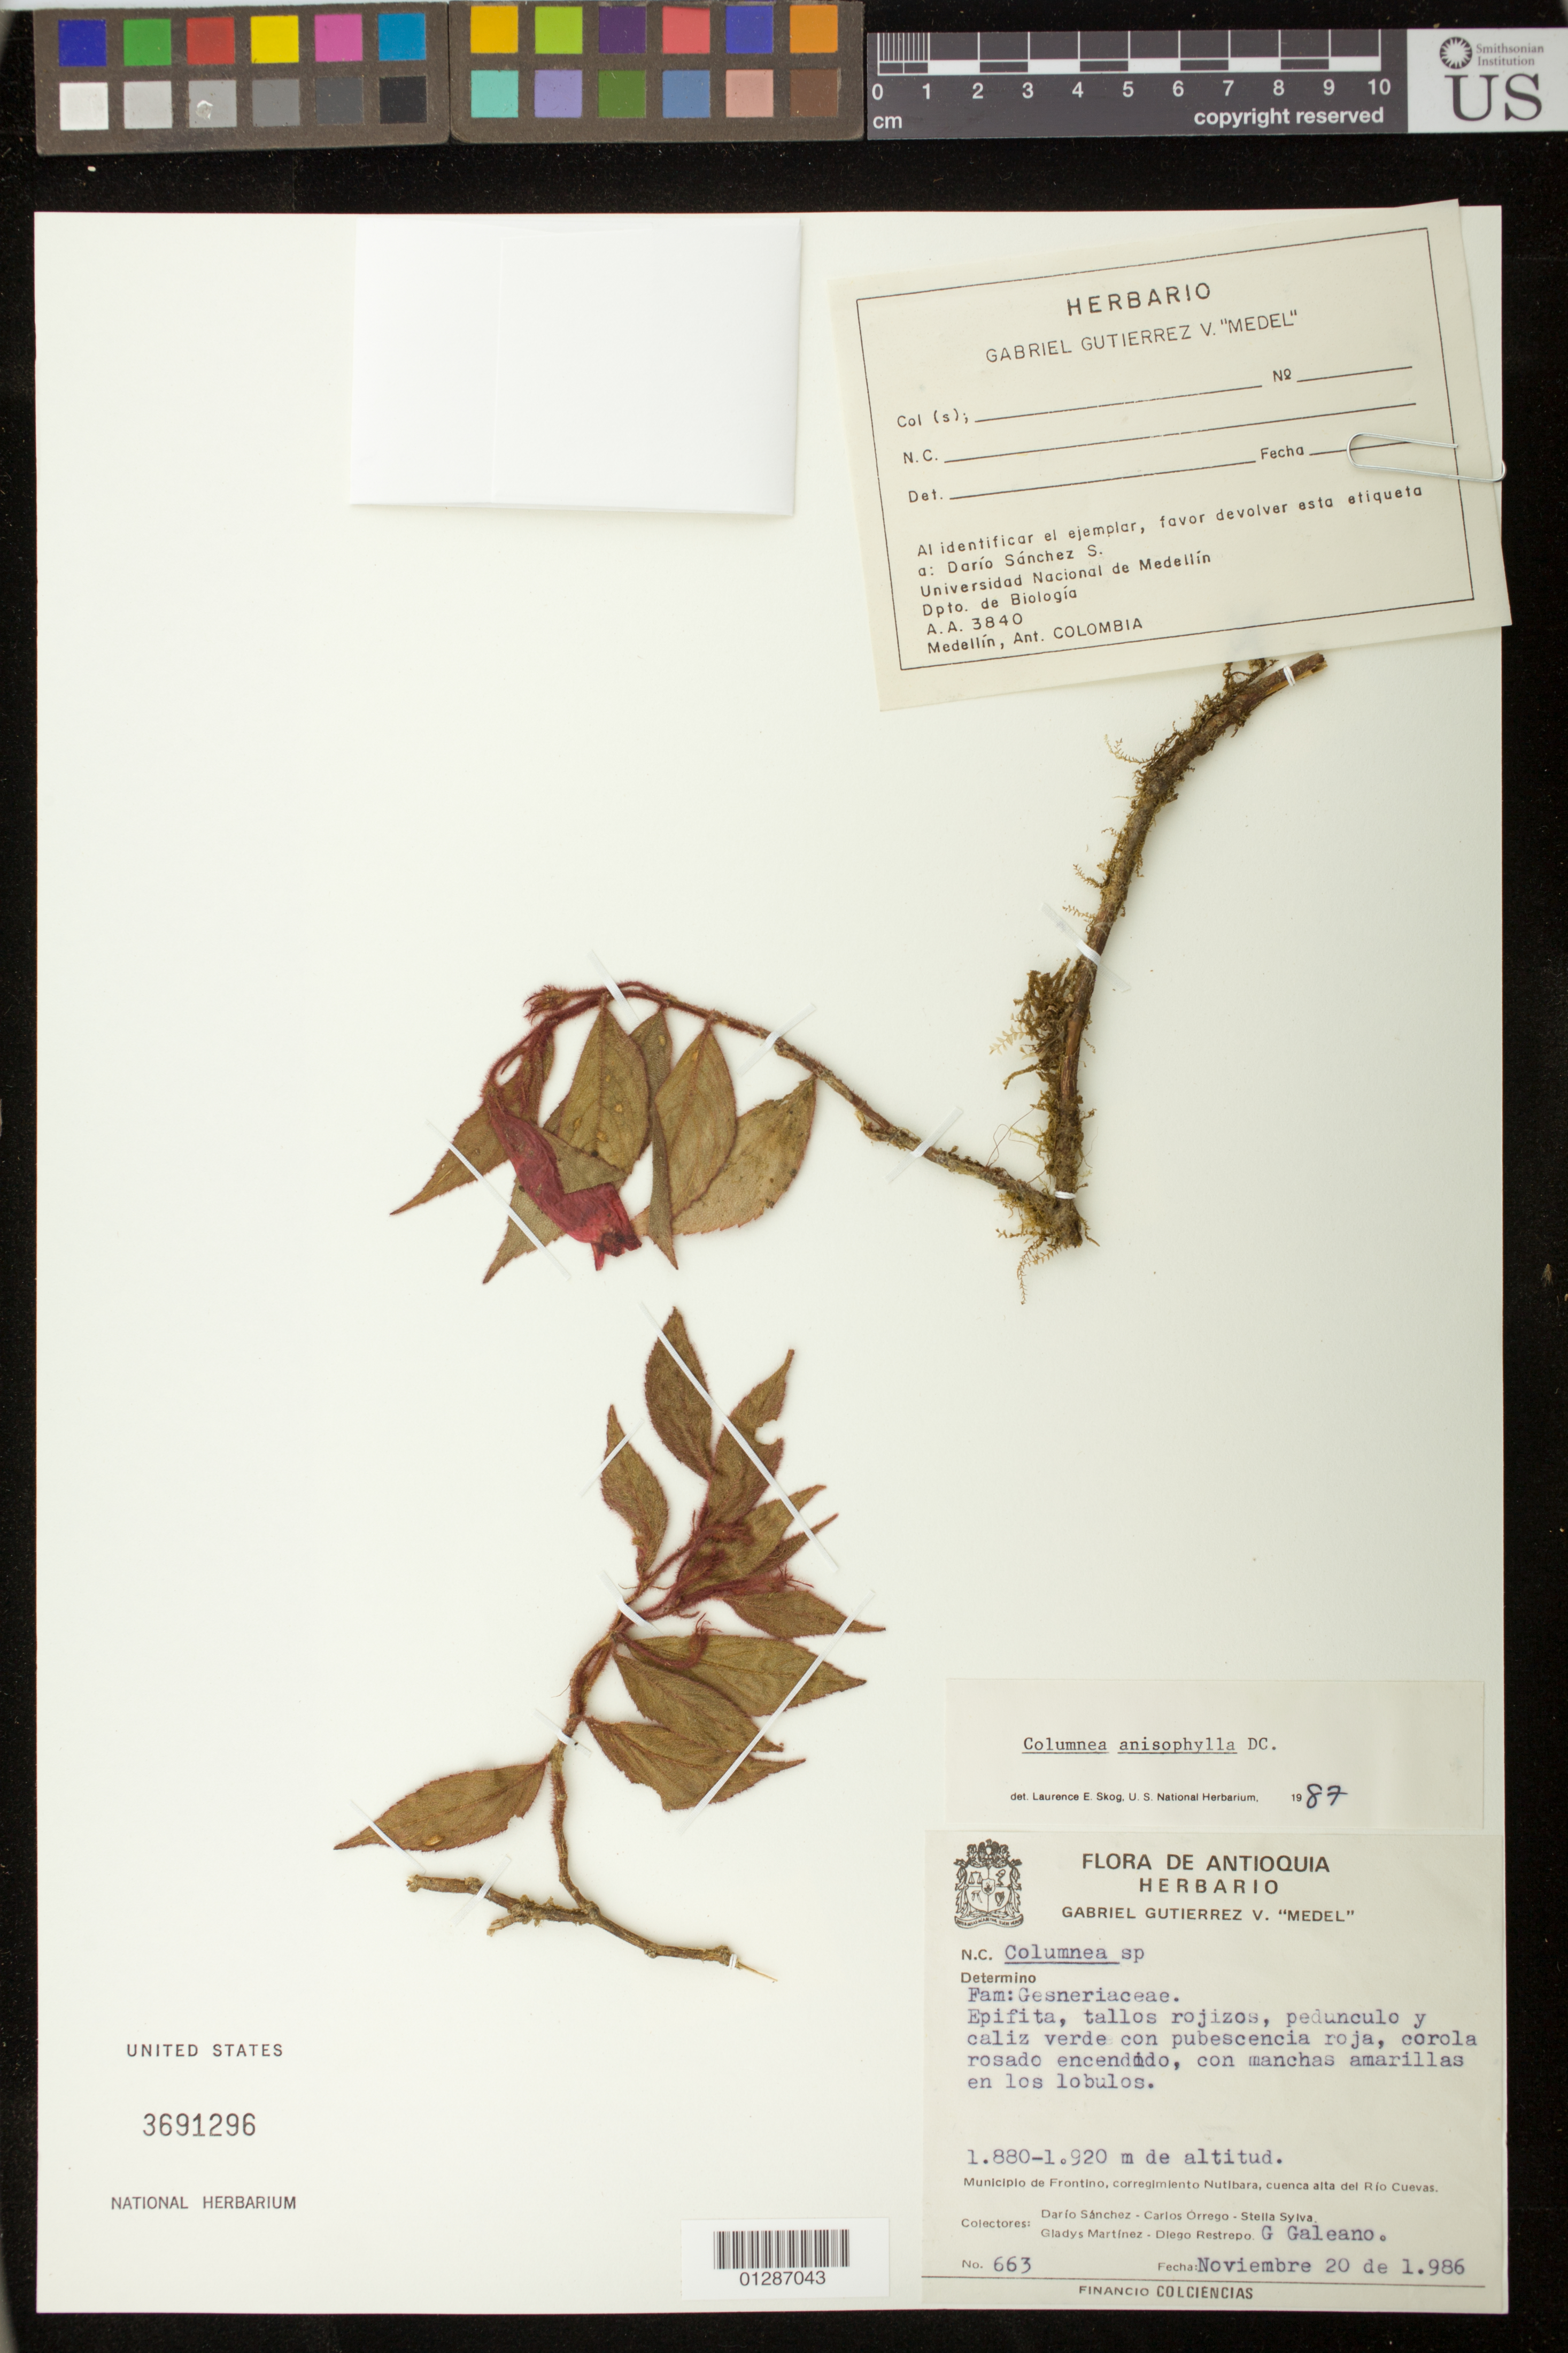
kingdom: Plantae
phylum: Tracheophyta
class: Magnoliopsida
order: Lamiales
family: Gesneriaceae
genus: Columnea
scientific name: Columnea anisophylla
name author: DC.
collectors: D. Sanchez, C. Orrego, S. Sylva, G. Martínez, D. Restrepo & G. Galeano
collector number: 663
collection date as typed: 20 Nov 1986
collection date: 1986-11-20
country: Colombia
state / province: Antioquiá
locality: Mun de Frontino.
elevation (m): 1880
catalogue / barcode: US 3691296